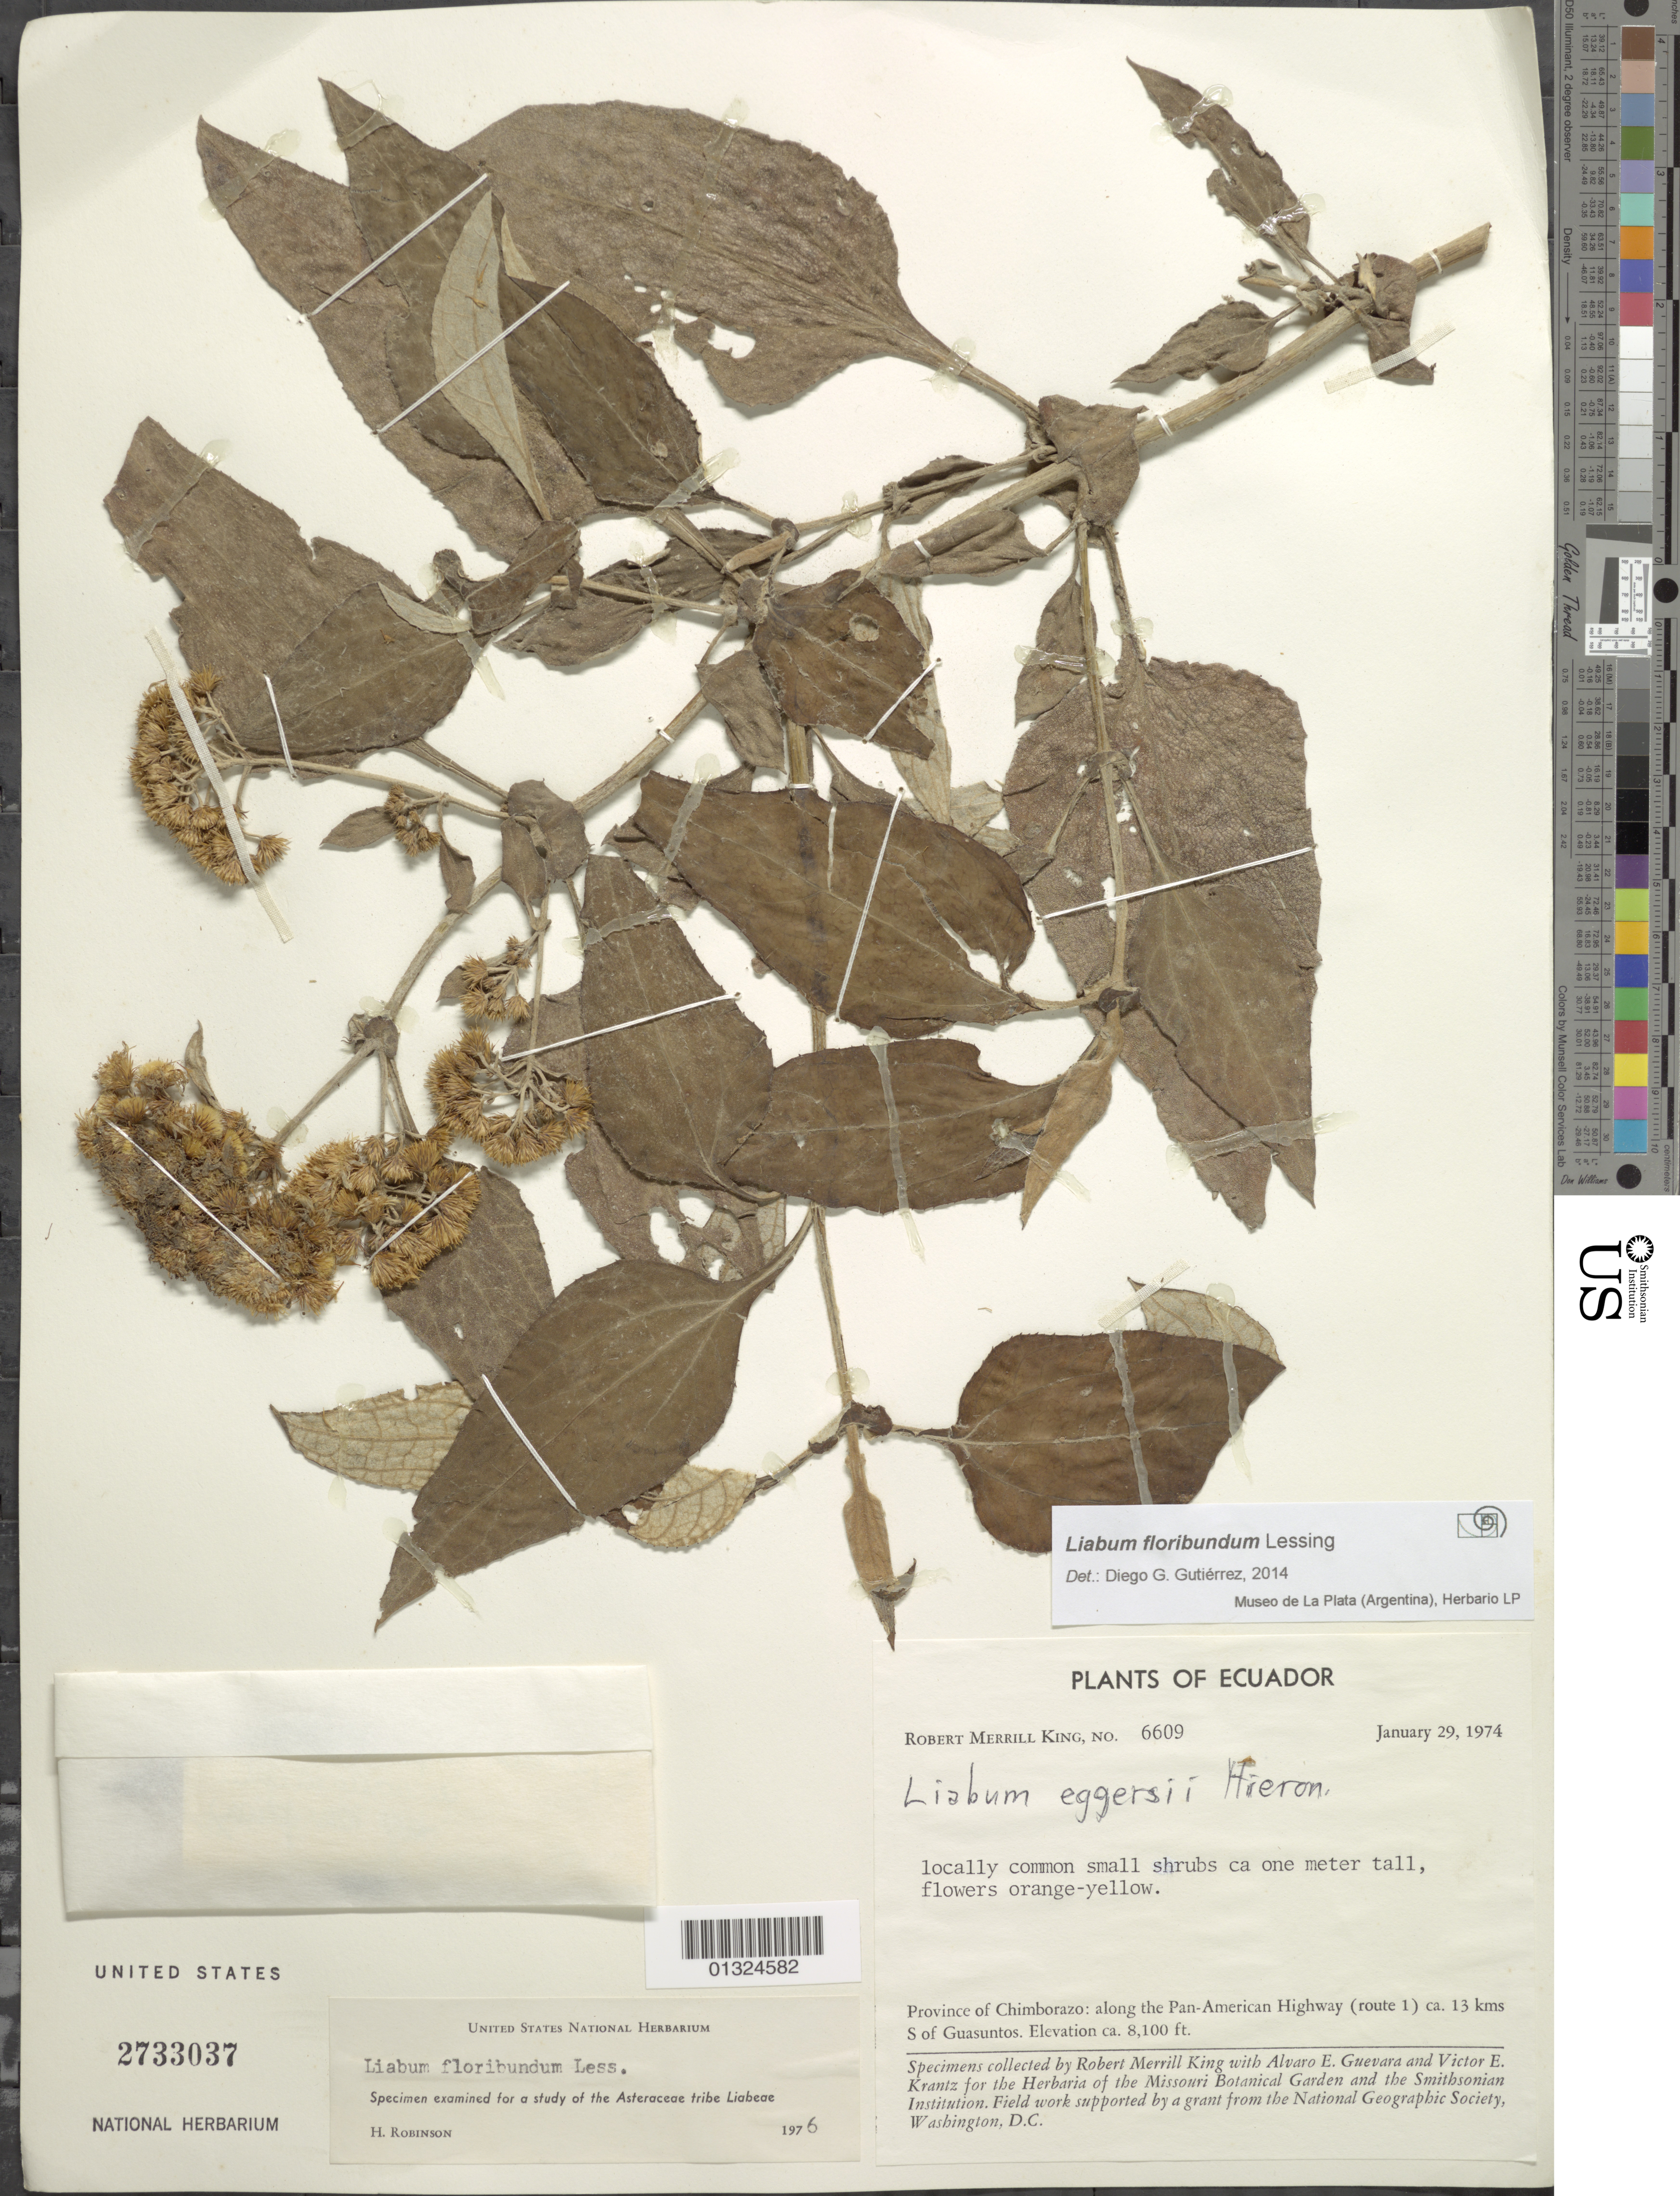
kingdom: Plantae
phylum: Tracheophyta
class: Magnoliopsida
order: Asterales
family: Asteraceae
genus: Liabum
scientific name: Liabum floribundum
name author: Less.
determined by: Gutierrez, D. G.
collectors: R. M. King, A. E. Guevara & V. Krantz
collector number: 6609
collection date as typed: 29 January 1974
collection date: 1974-01-29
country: Ecuador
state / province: Chimborazo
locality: Pan-American Hwy, (rt. 1) ca 13 km S of Guasuntos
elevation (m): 2469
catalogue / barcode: US 2733037